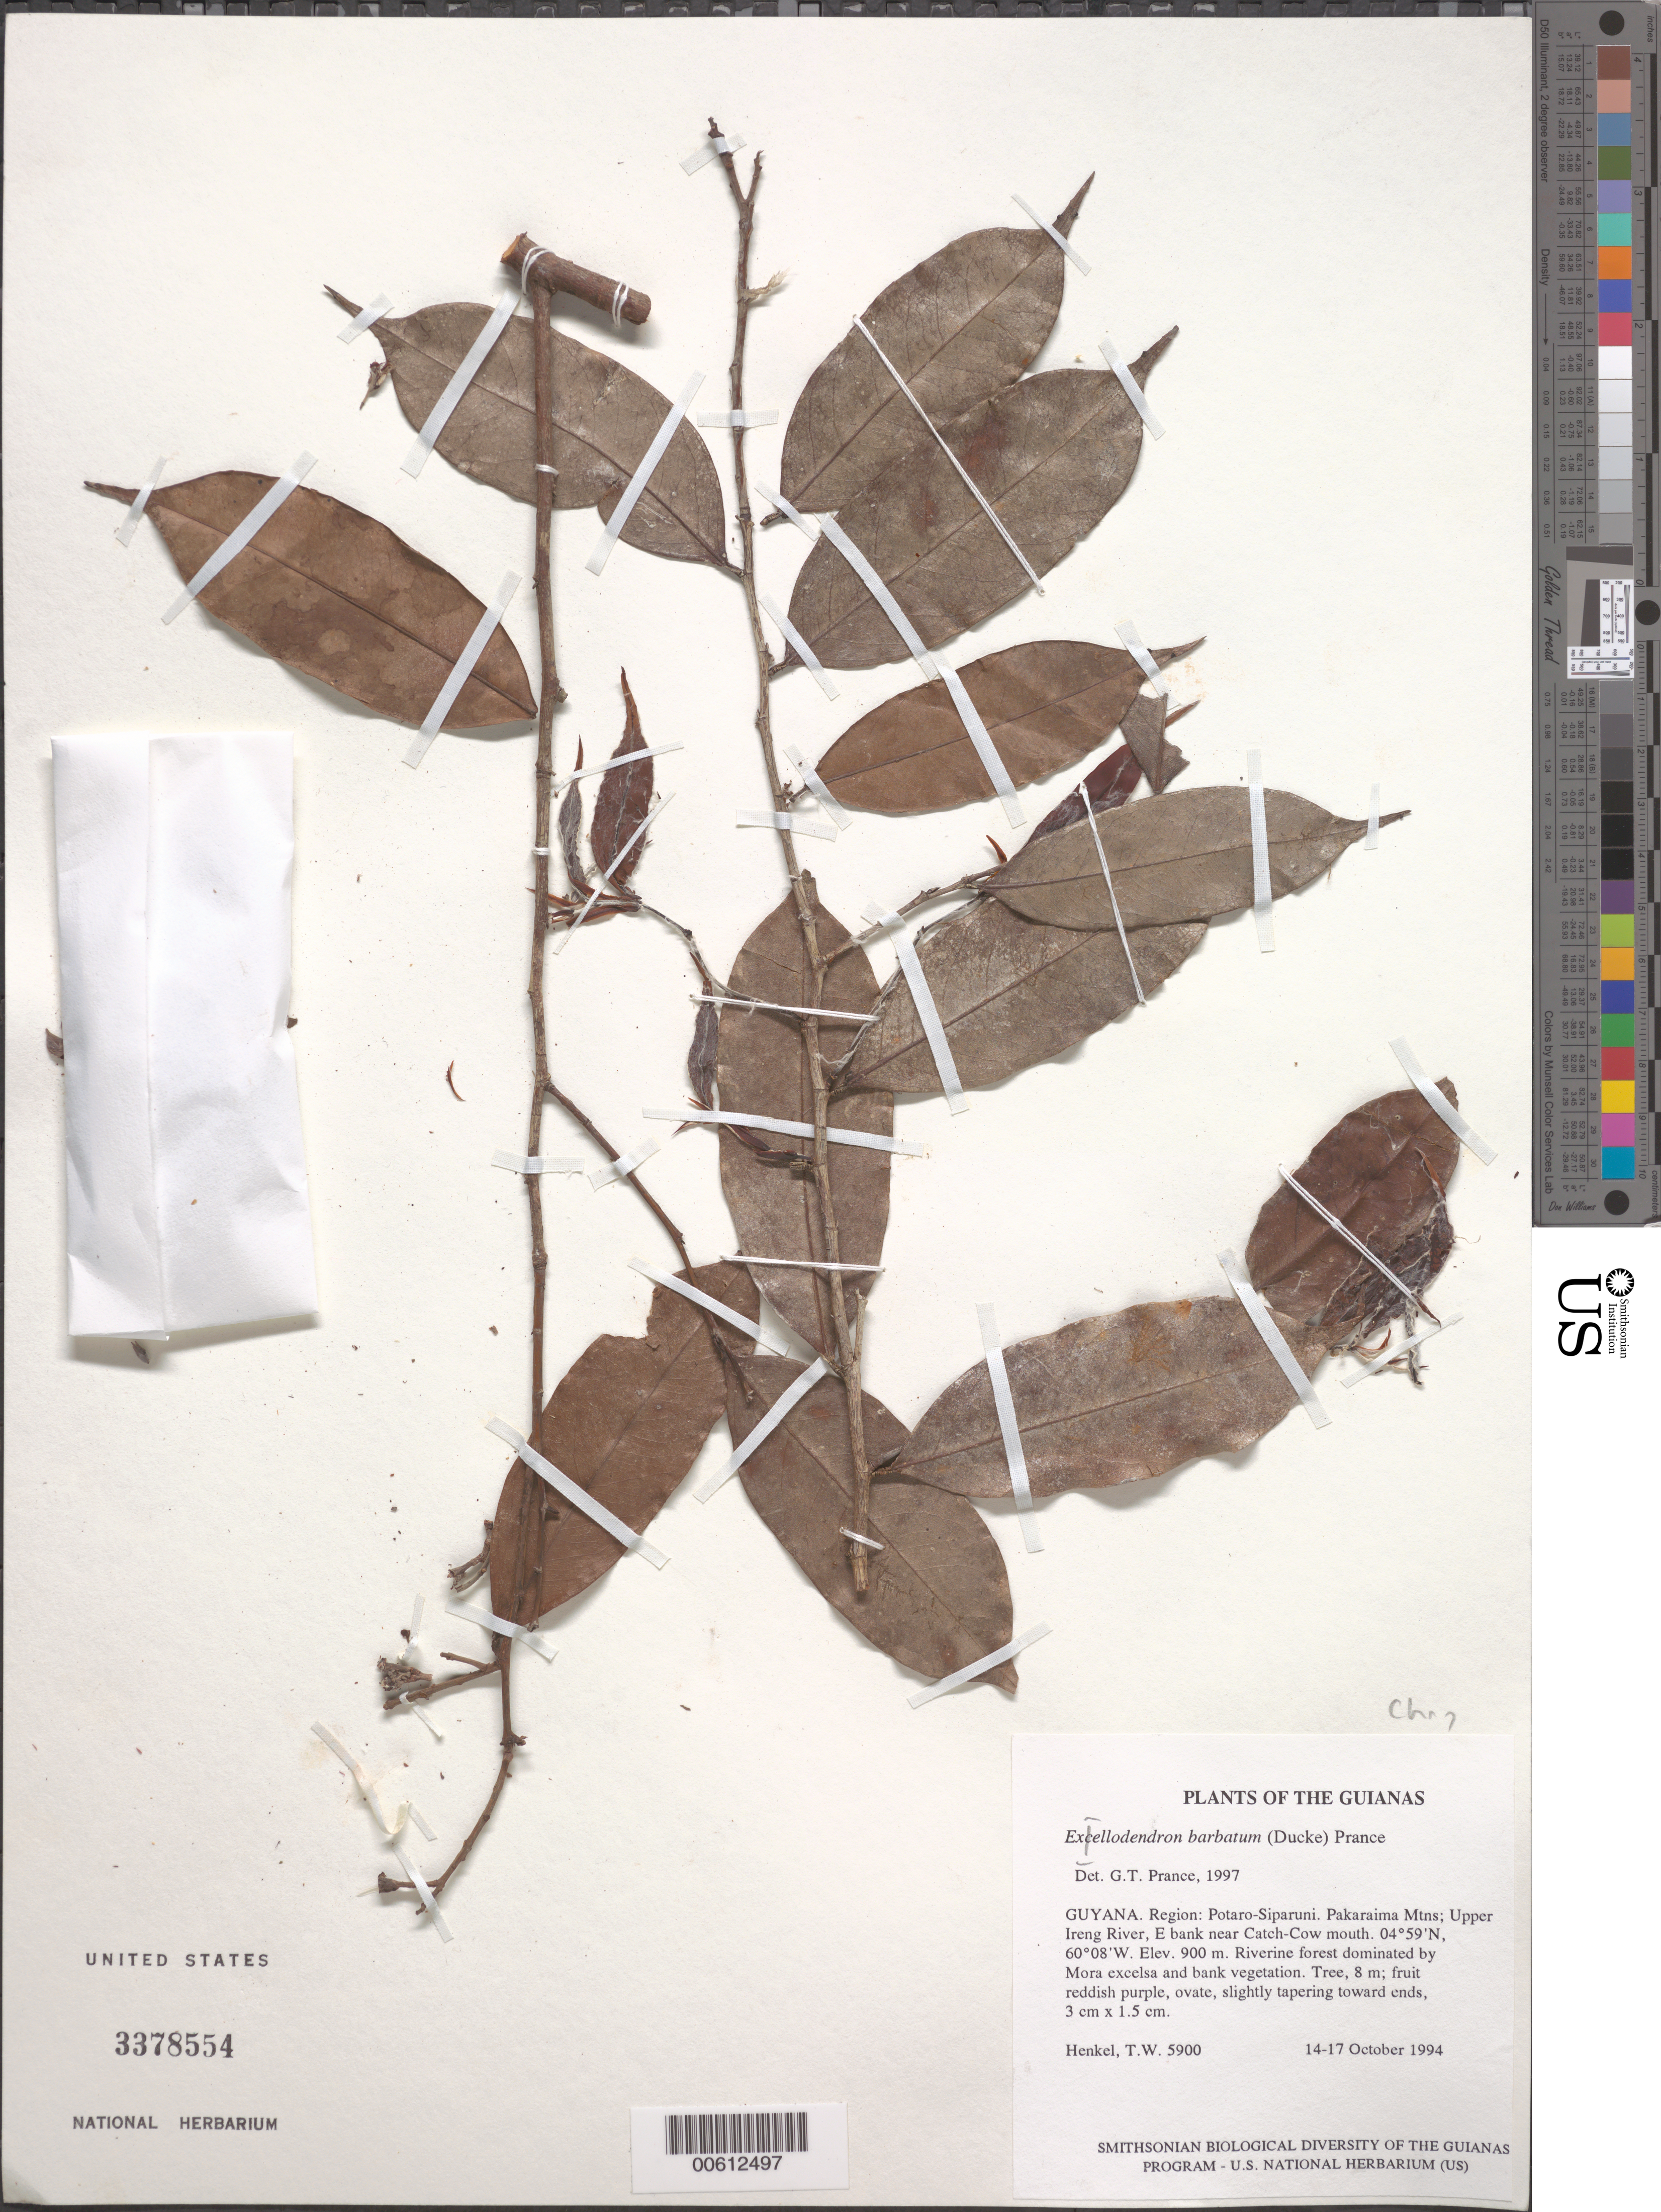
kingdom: Plantae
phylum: Tracheophyta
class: Magnoliopsida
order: Malpighiales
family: Chrysobalanaceae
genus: Exellodendron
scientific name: Exellodendron barbatum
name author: (Ducke) Prance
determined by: Prance, G. T.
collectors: T. Henkel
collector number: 5900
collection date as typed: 14-17 October 1994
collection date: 1994-10-14/1994-10-17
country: Guyana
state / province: Potaro-Siparuni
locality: Pakaraima Mtns; Upper Ireng River, E bank near Catch-Cow mouth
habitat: Riverine forest dominated by Mora excelsa and bank vegetation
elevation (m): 900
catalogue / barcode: US 3378554